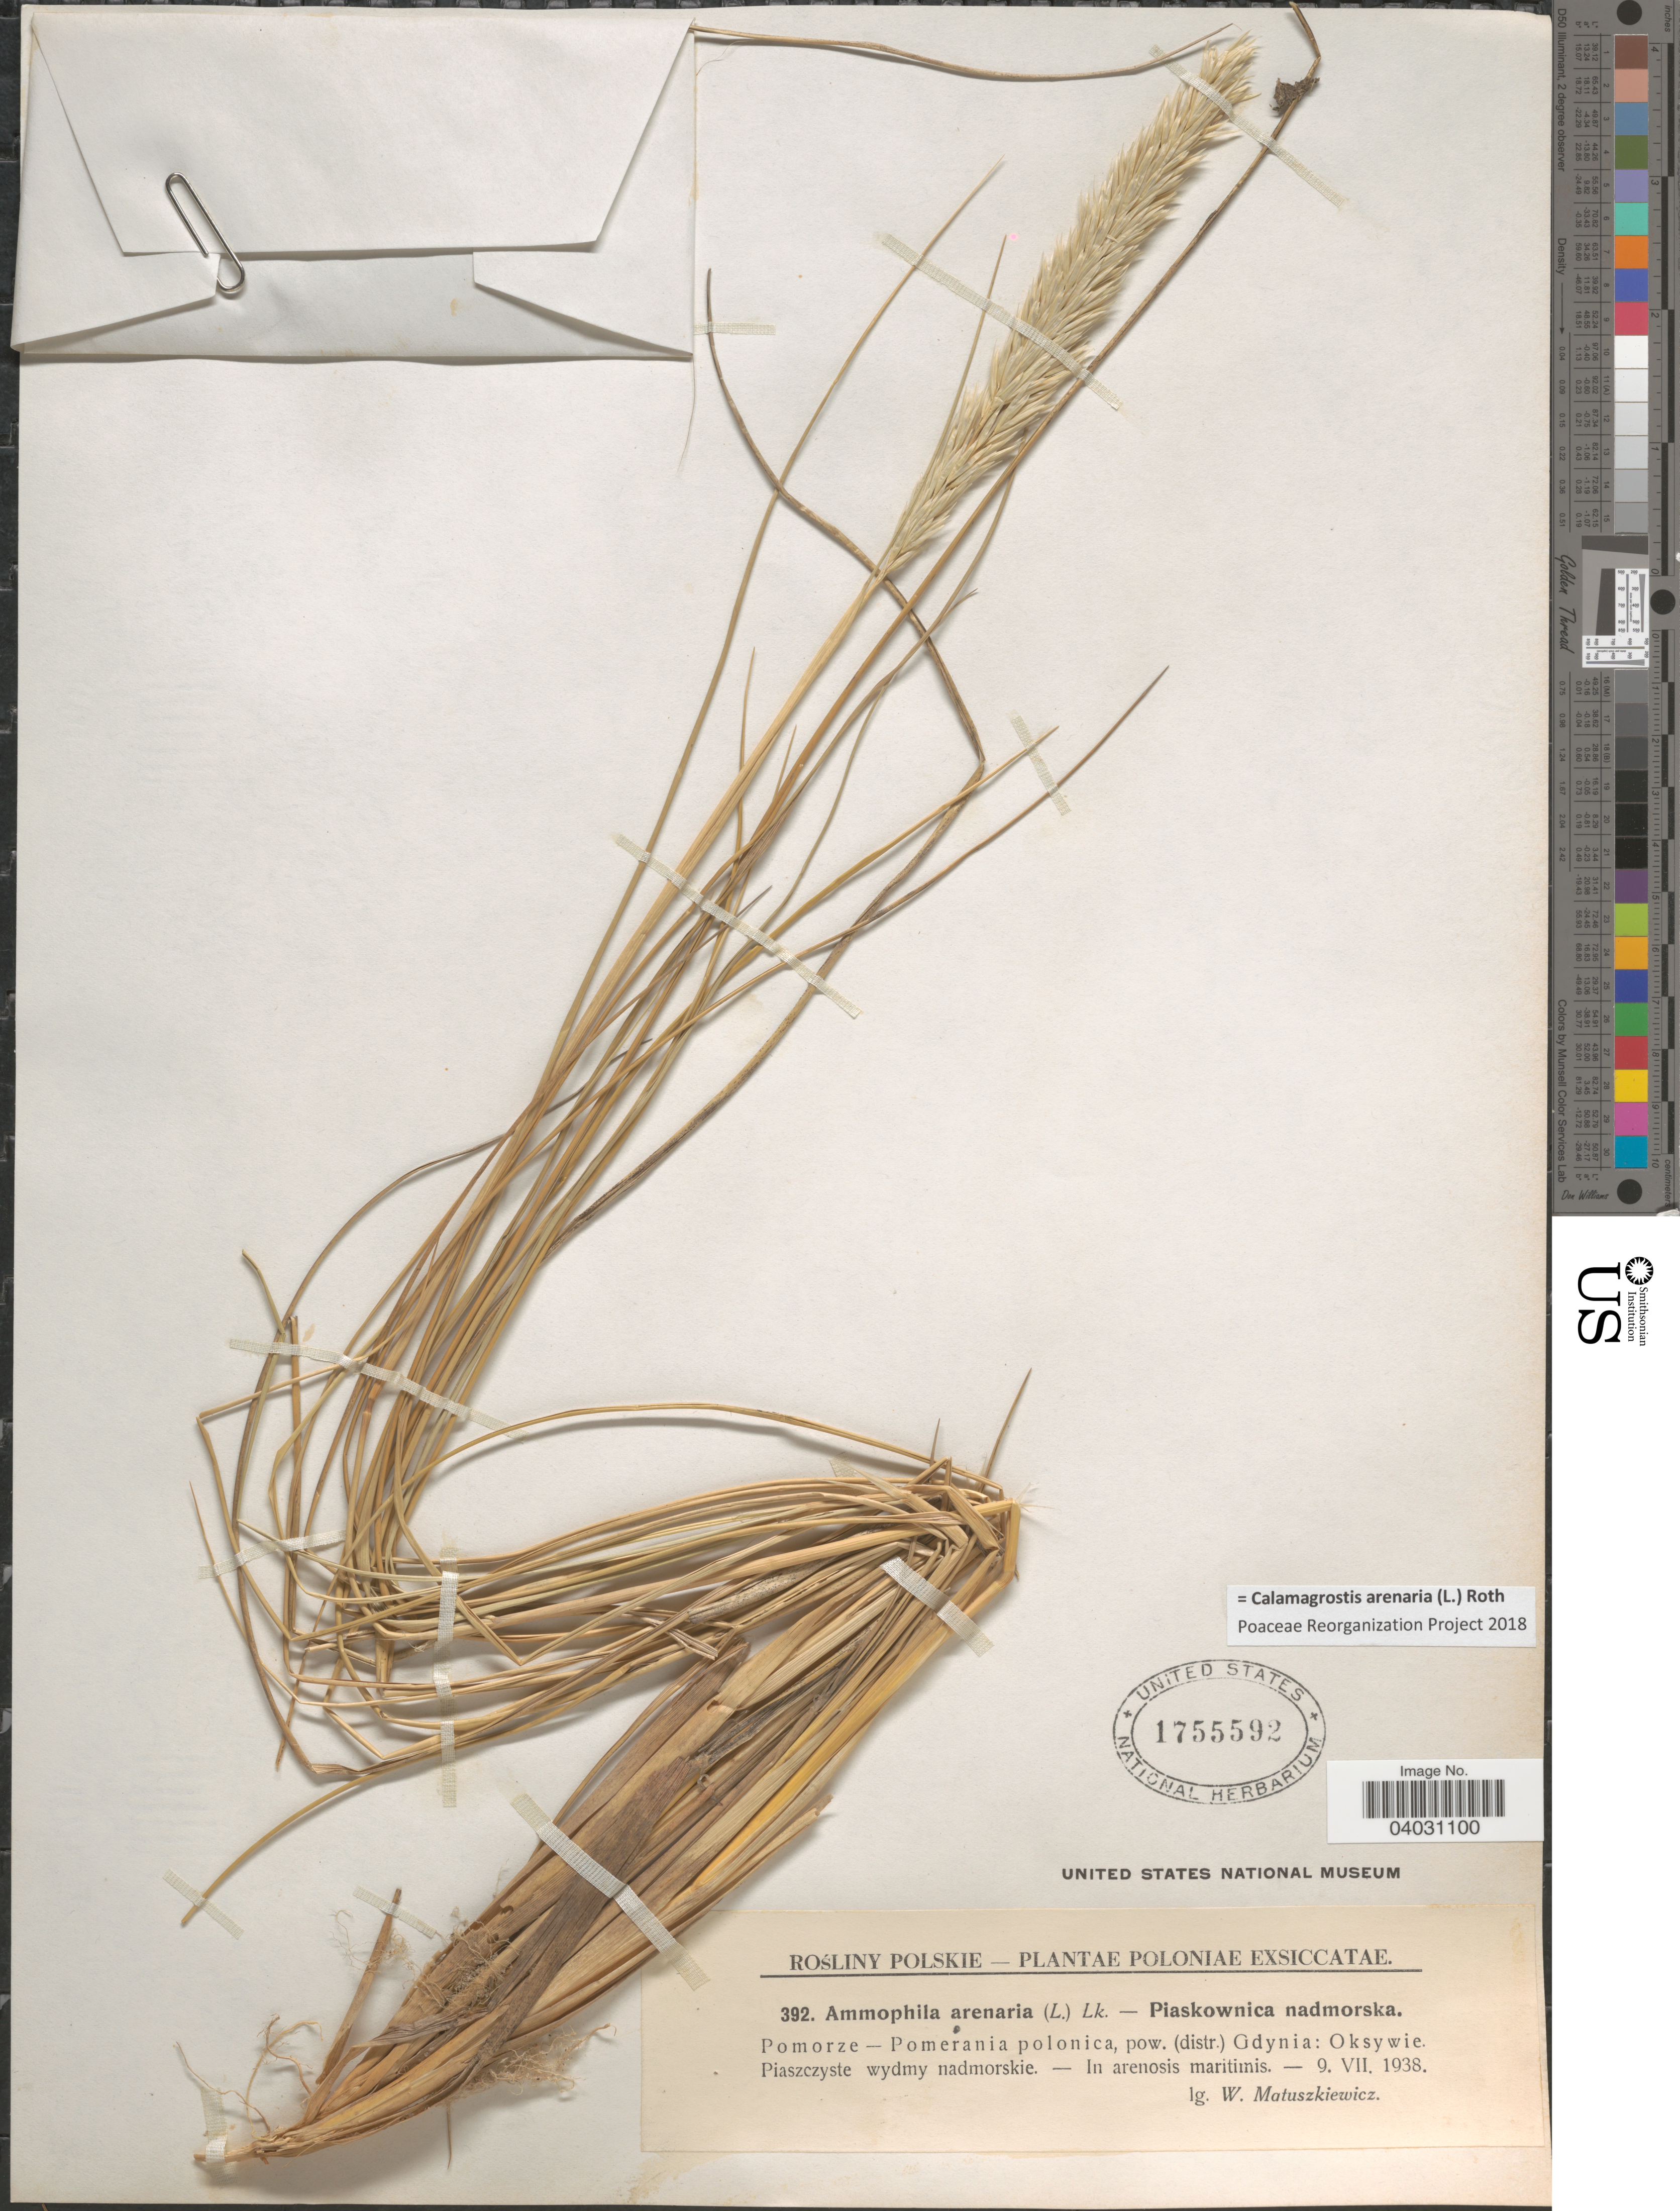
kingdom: Plantae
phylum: Tracheophyta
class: Liliopsida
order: Poales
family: Poaceae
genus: Calamagrostis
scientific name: Calamagrostis arenaria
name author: (L.) Roth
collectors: W. Matuszkiewicz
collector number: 392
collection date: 1938-07-09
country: Poland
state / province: Pomorskie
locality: Poloniae. Pomorze - Pomerania polonica, pow. (distr.) Gdynia: Oksywie.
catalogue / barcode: US 1755592